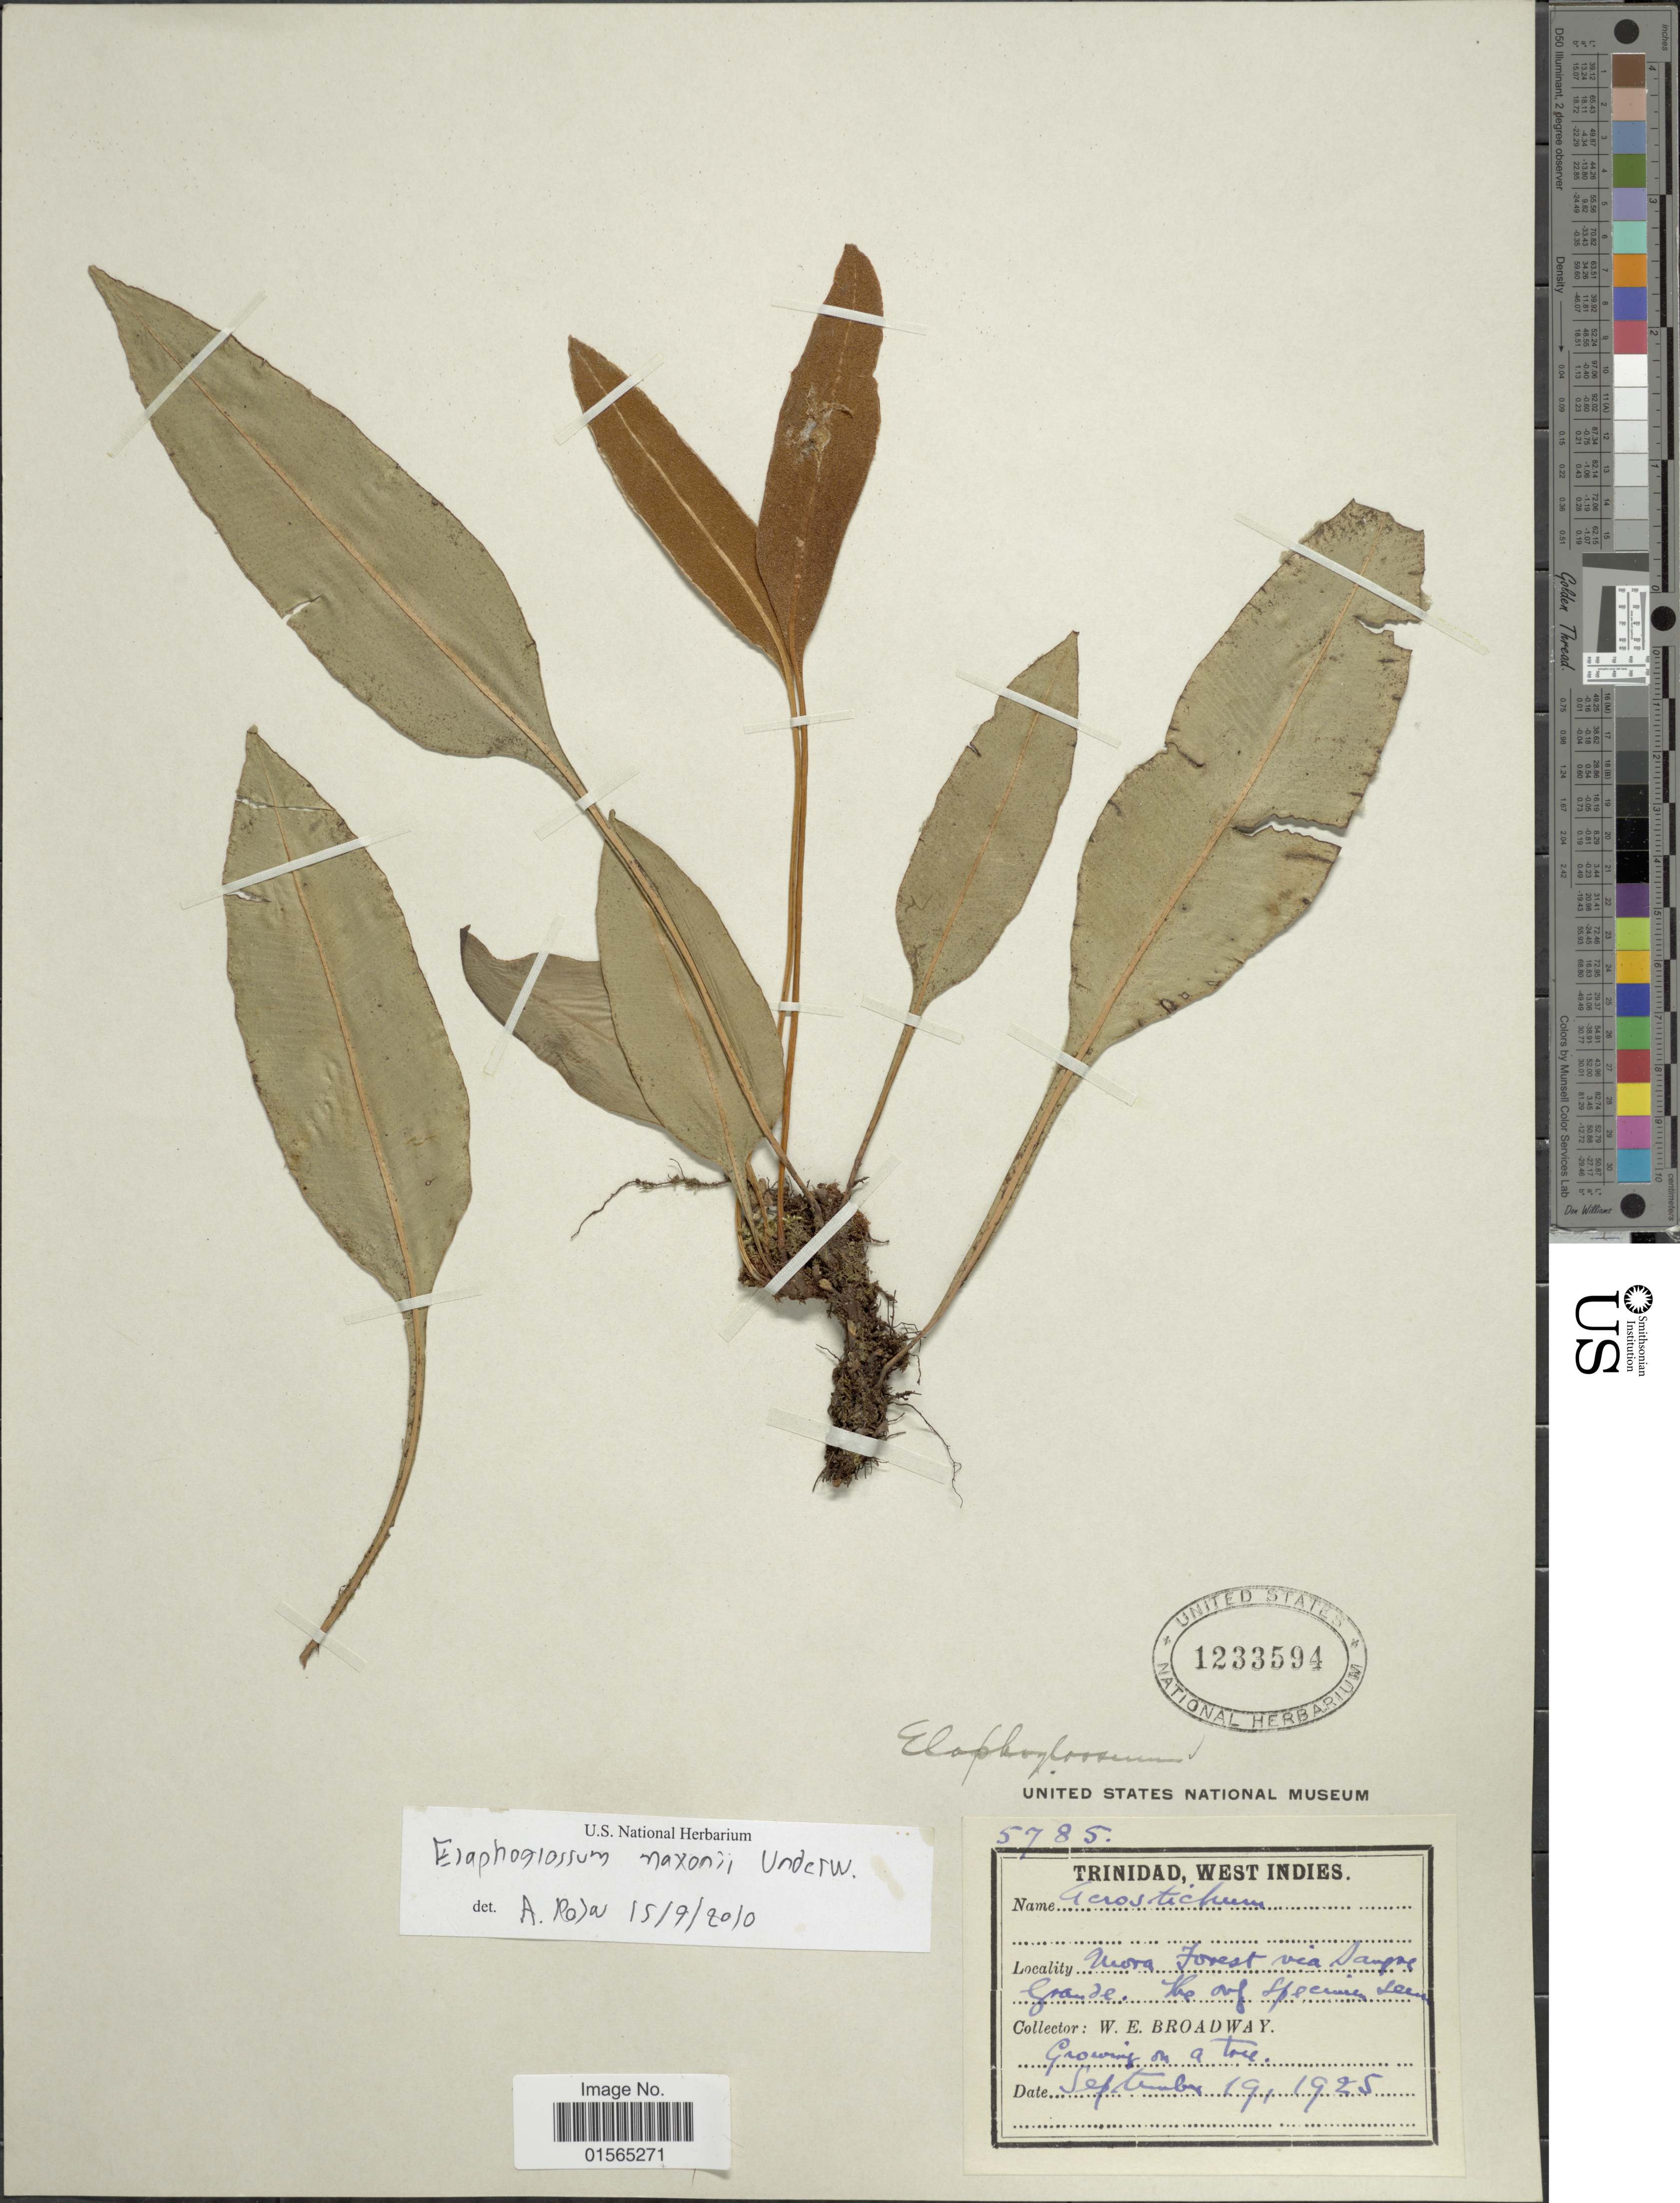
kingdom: Plantae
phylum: Tracheophyta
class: Polypodiopsida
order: Polypodiales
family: Dryopteridaceae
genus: Elaphoglossum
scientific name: Elaphoglossum maxonii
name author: Underw. ex C.V. Morton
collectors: W. E. Broadway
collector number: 5785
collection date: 1925-09-19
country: Trinidad and Tobago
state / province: Trinidad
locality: Mora forest via Sangre Grande.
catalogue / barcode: US 1233594